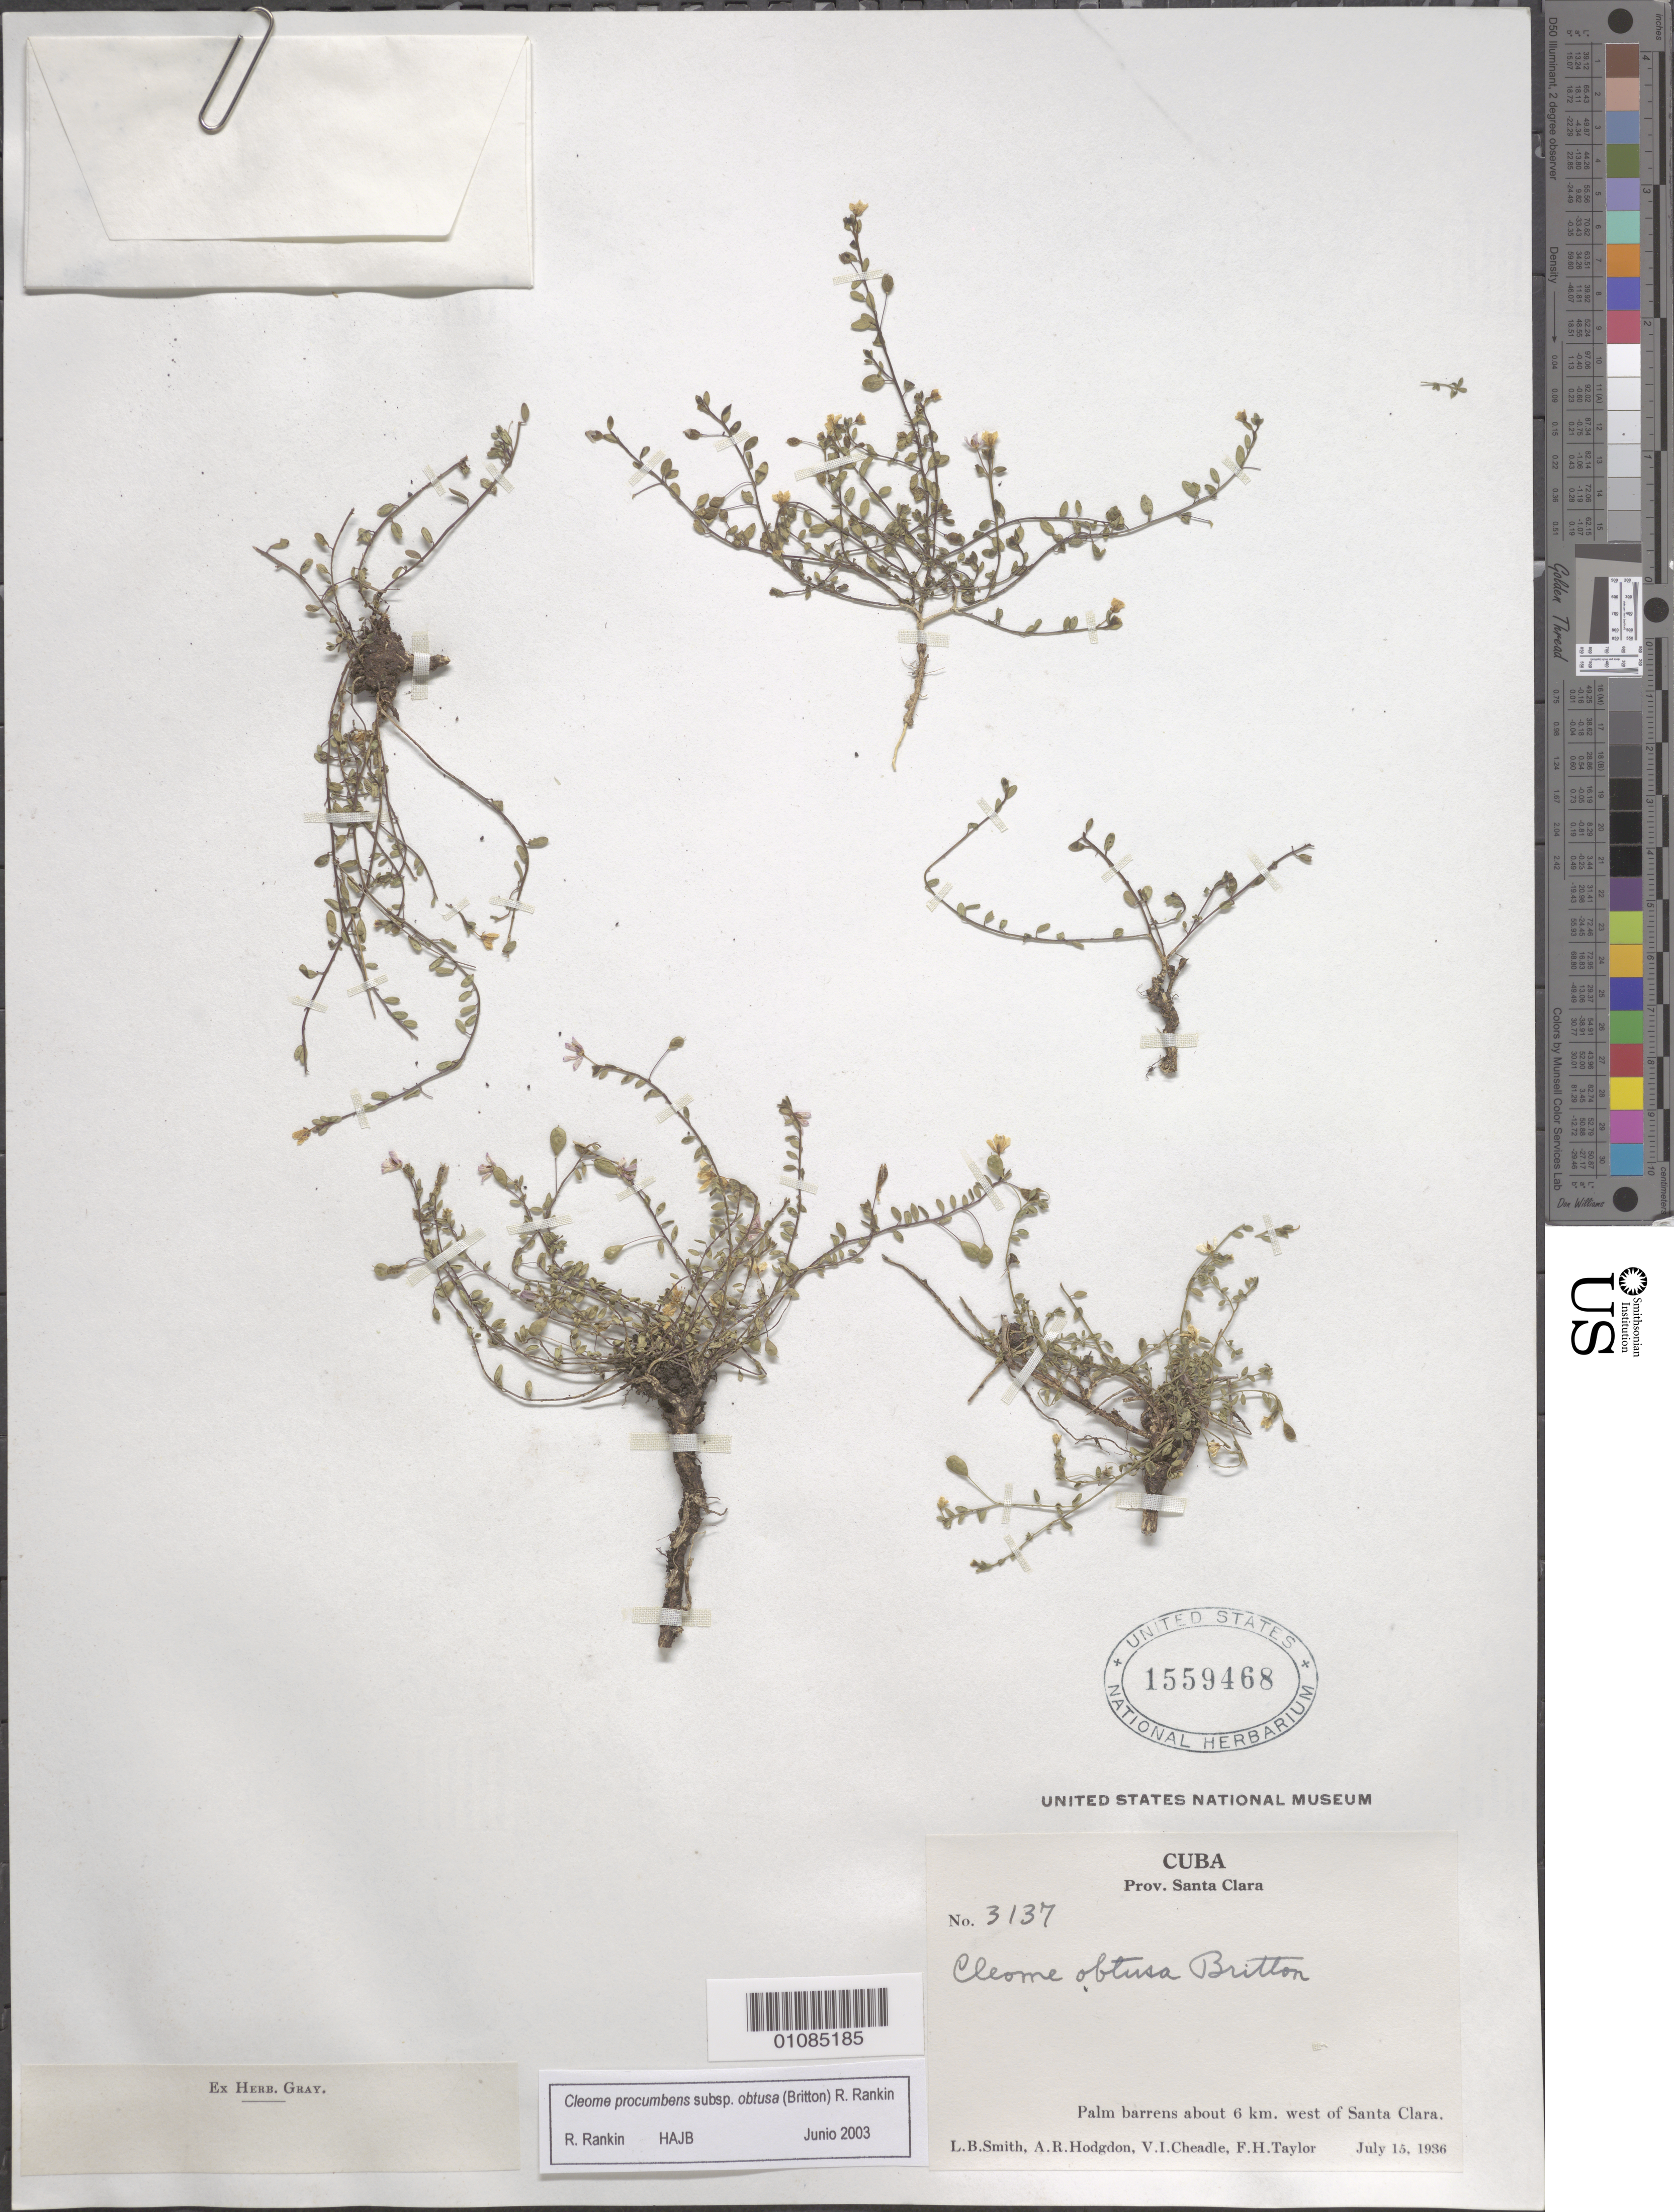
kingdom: Plantae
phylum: Tracheophyta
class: Magnoliopsida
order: Brassicales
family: Cleomaceae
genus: Physostemon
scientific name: Physostemon procumbens subsp. obtusa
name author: (Britton) Roalson & Soares Neto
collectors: L. Smith, A. R. Hodgdon, V. I. Cheadle & F. H. Taylor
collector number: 3137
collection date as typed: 15 Jul 1936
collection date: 1936-07-15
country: Cuba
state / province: Villa Clara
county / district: Santa Clara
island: Cuba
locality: Palm barrens about 6 km W of Santa Clara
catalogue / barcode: US 1559468